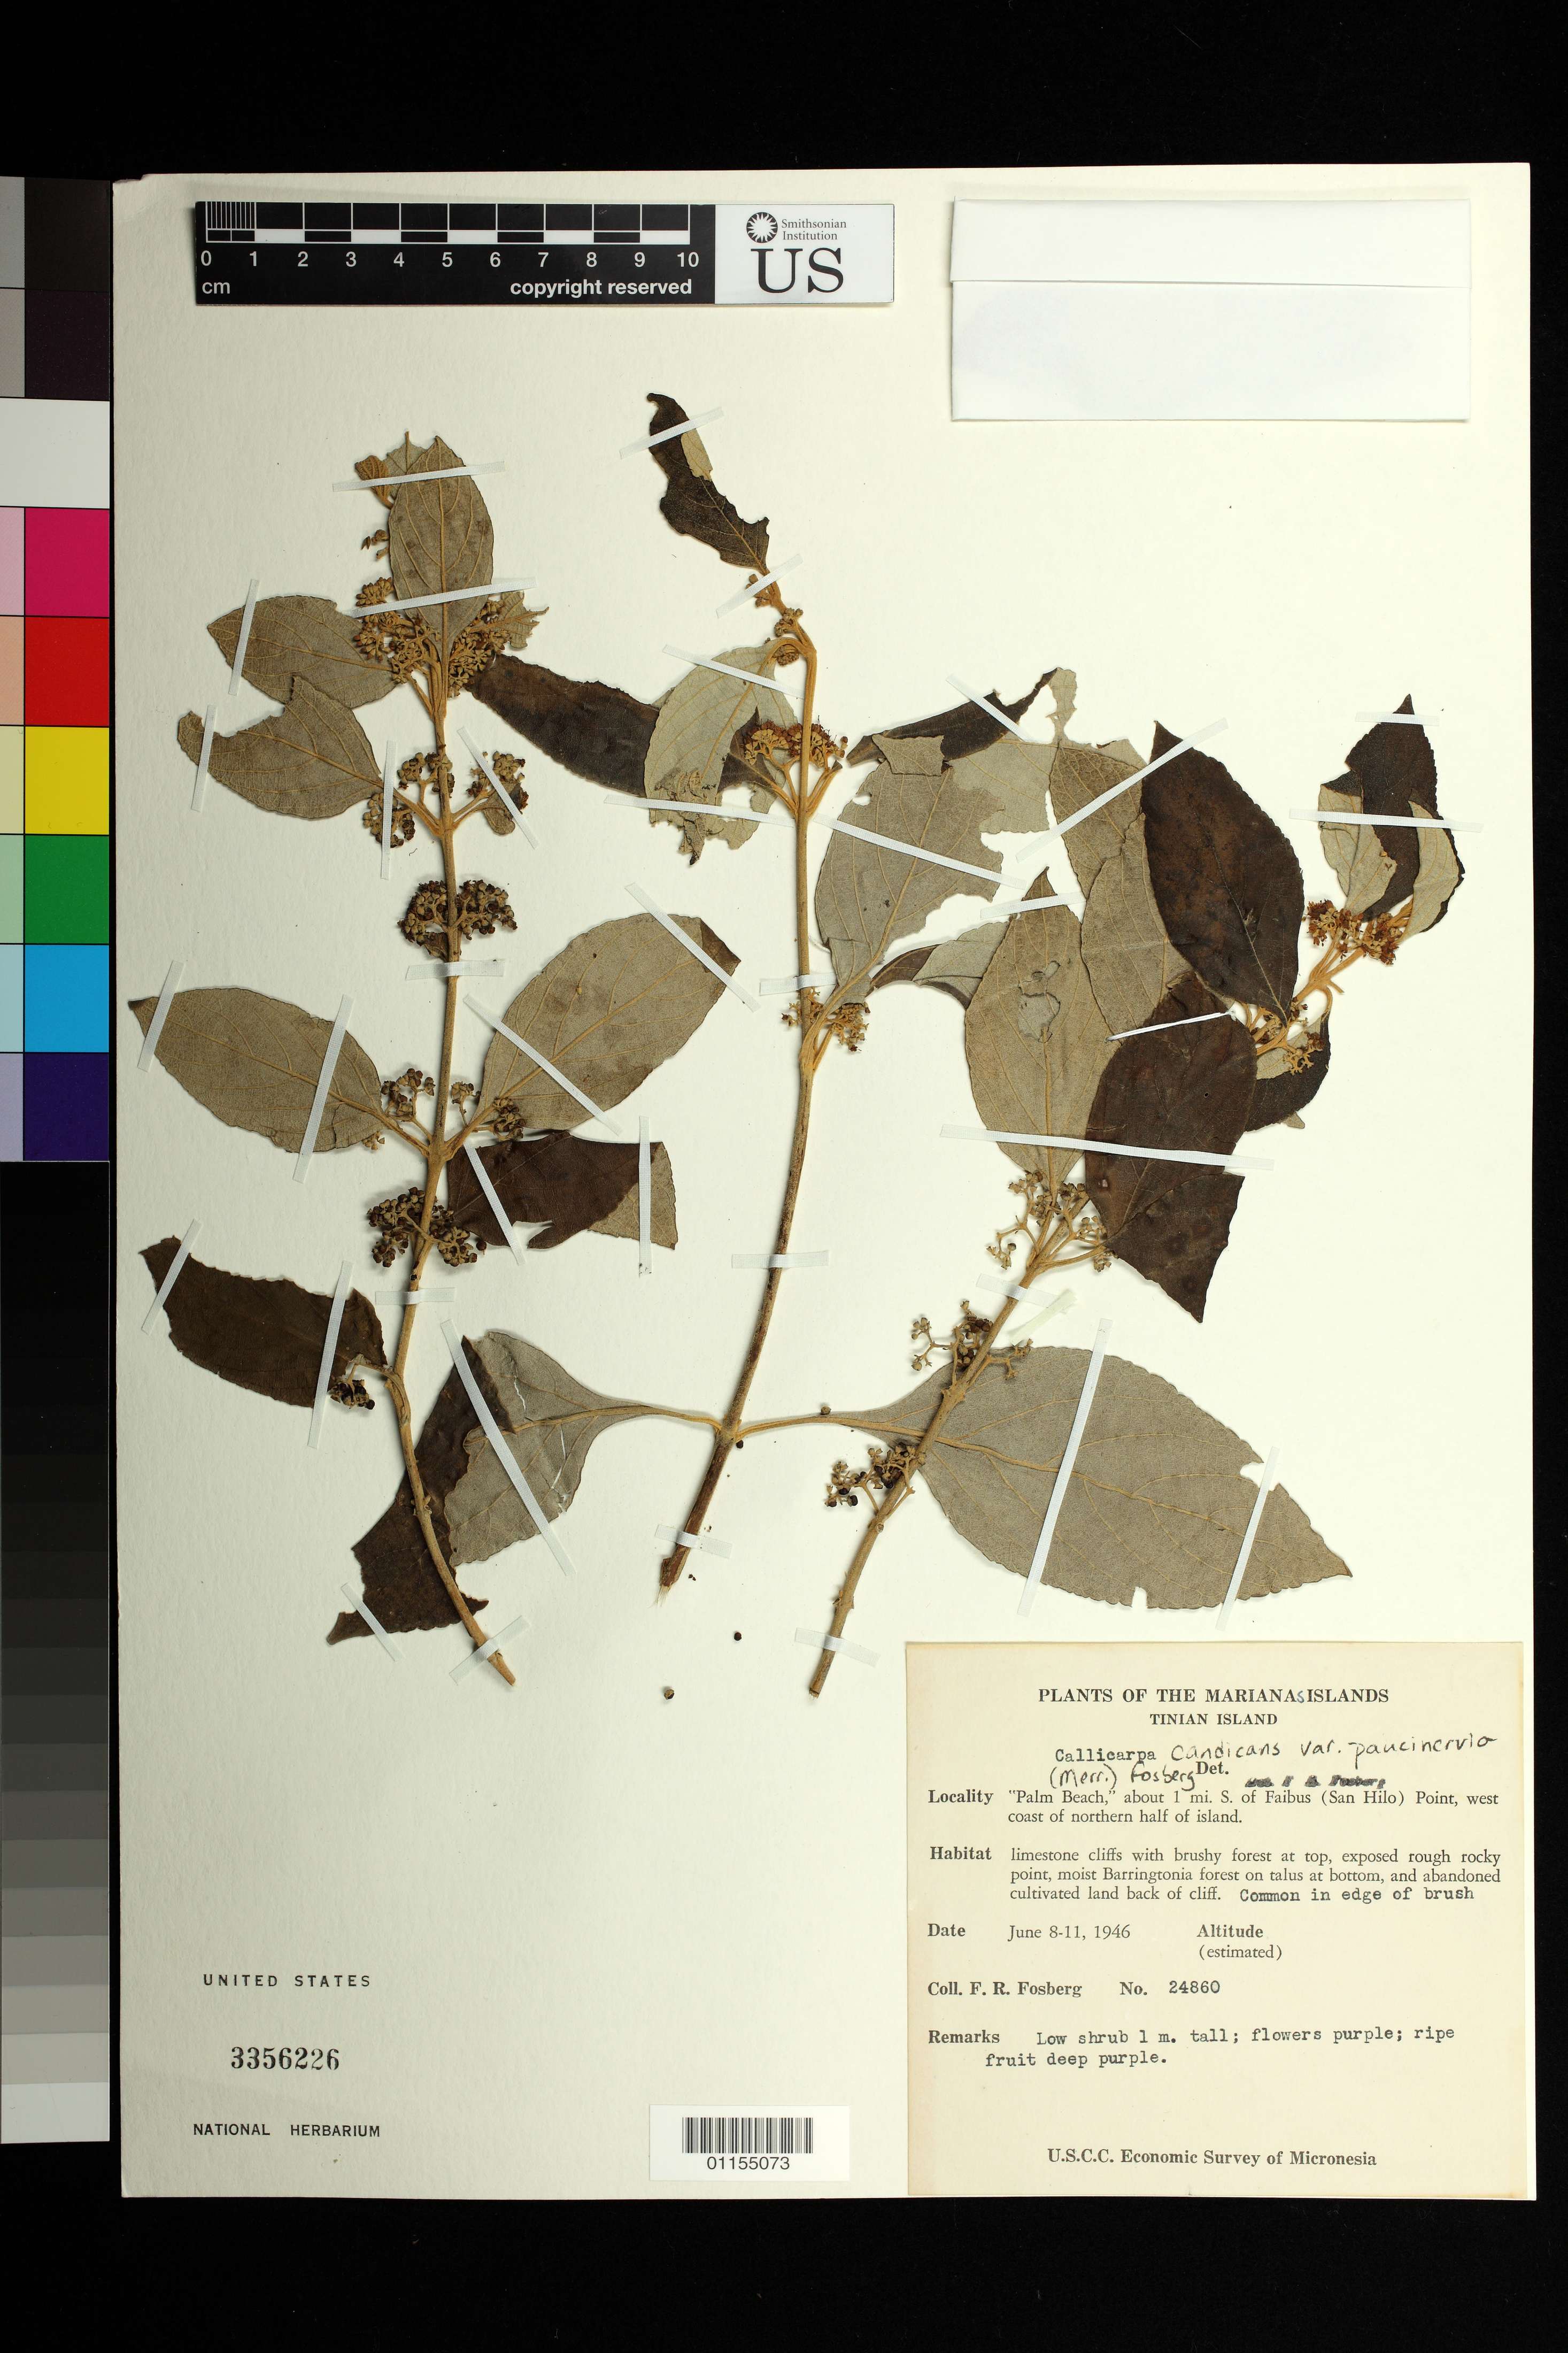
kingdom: Plantae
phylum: Tracheophyta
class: Magnoliopsida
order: Lamiales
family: Lamiaceae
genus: Callicarpa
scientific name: Callicarpa candicans var. paucinervia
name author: (Merr.) Fosberg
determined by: Fosberg, F. R.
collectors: F. R. Fosberg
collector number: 24860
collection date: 1946-06-08/1946-06-11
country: Northern Mariana Islands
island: Tinian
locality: Tinian, "Palm Beach" about 1 m. S. of Faibus (San Hilo) Point, west coast of northern half of island.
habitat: Limestone cliffs with brushy forest at top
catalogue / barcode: US 3356226